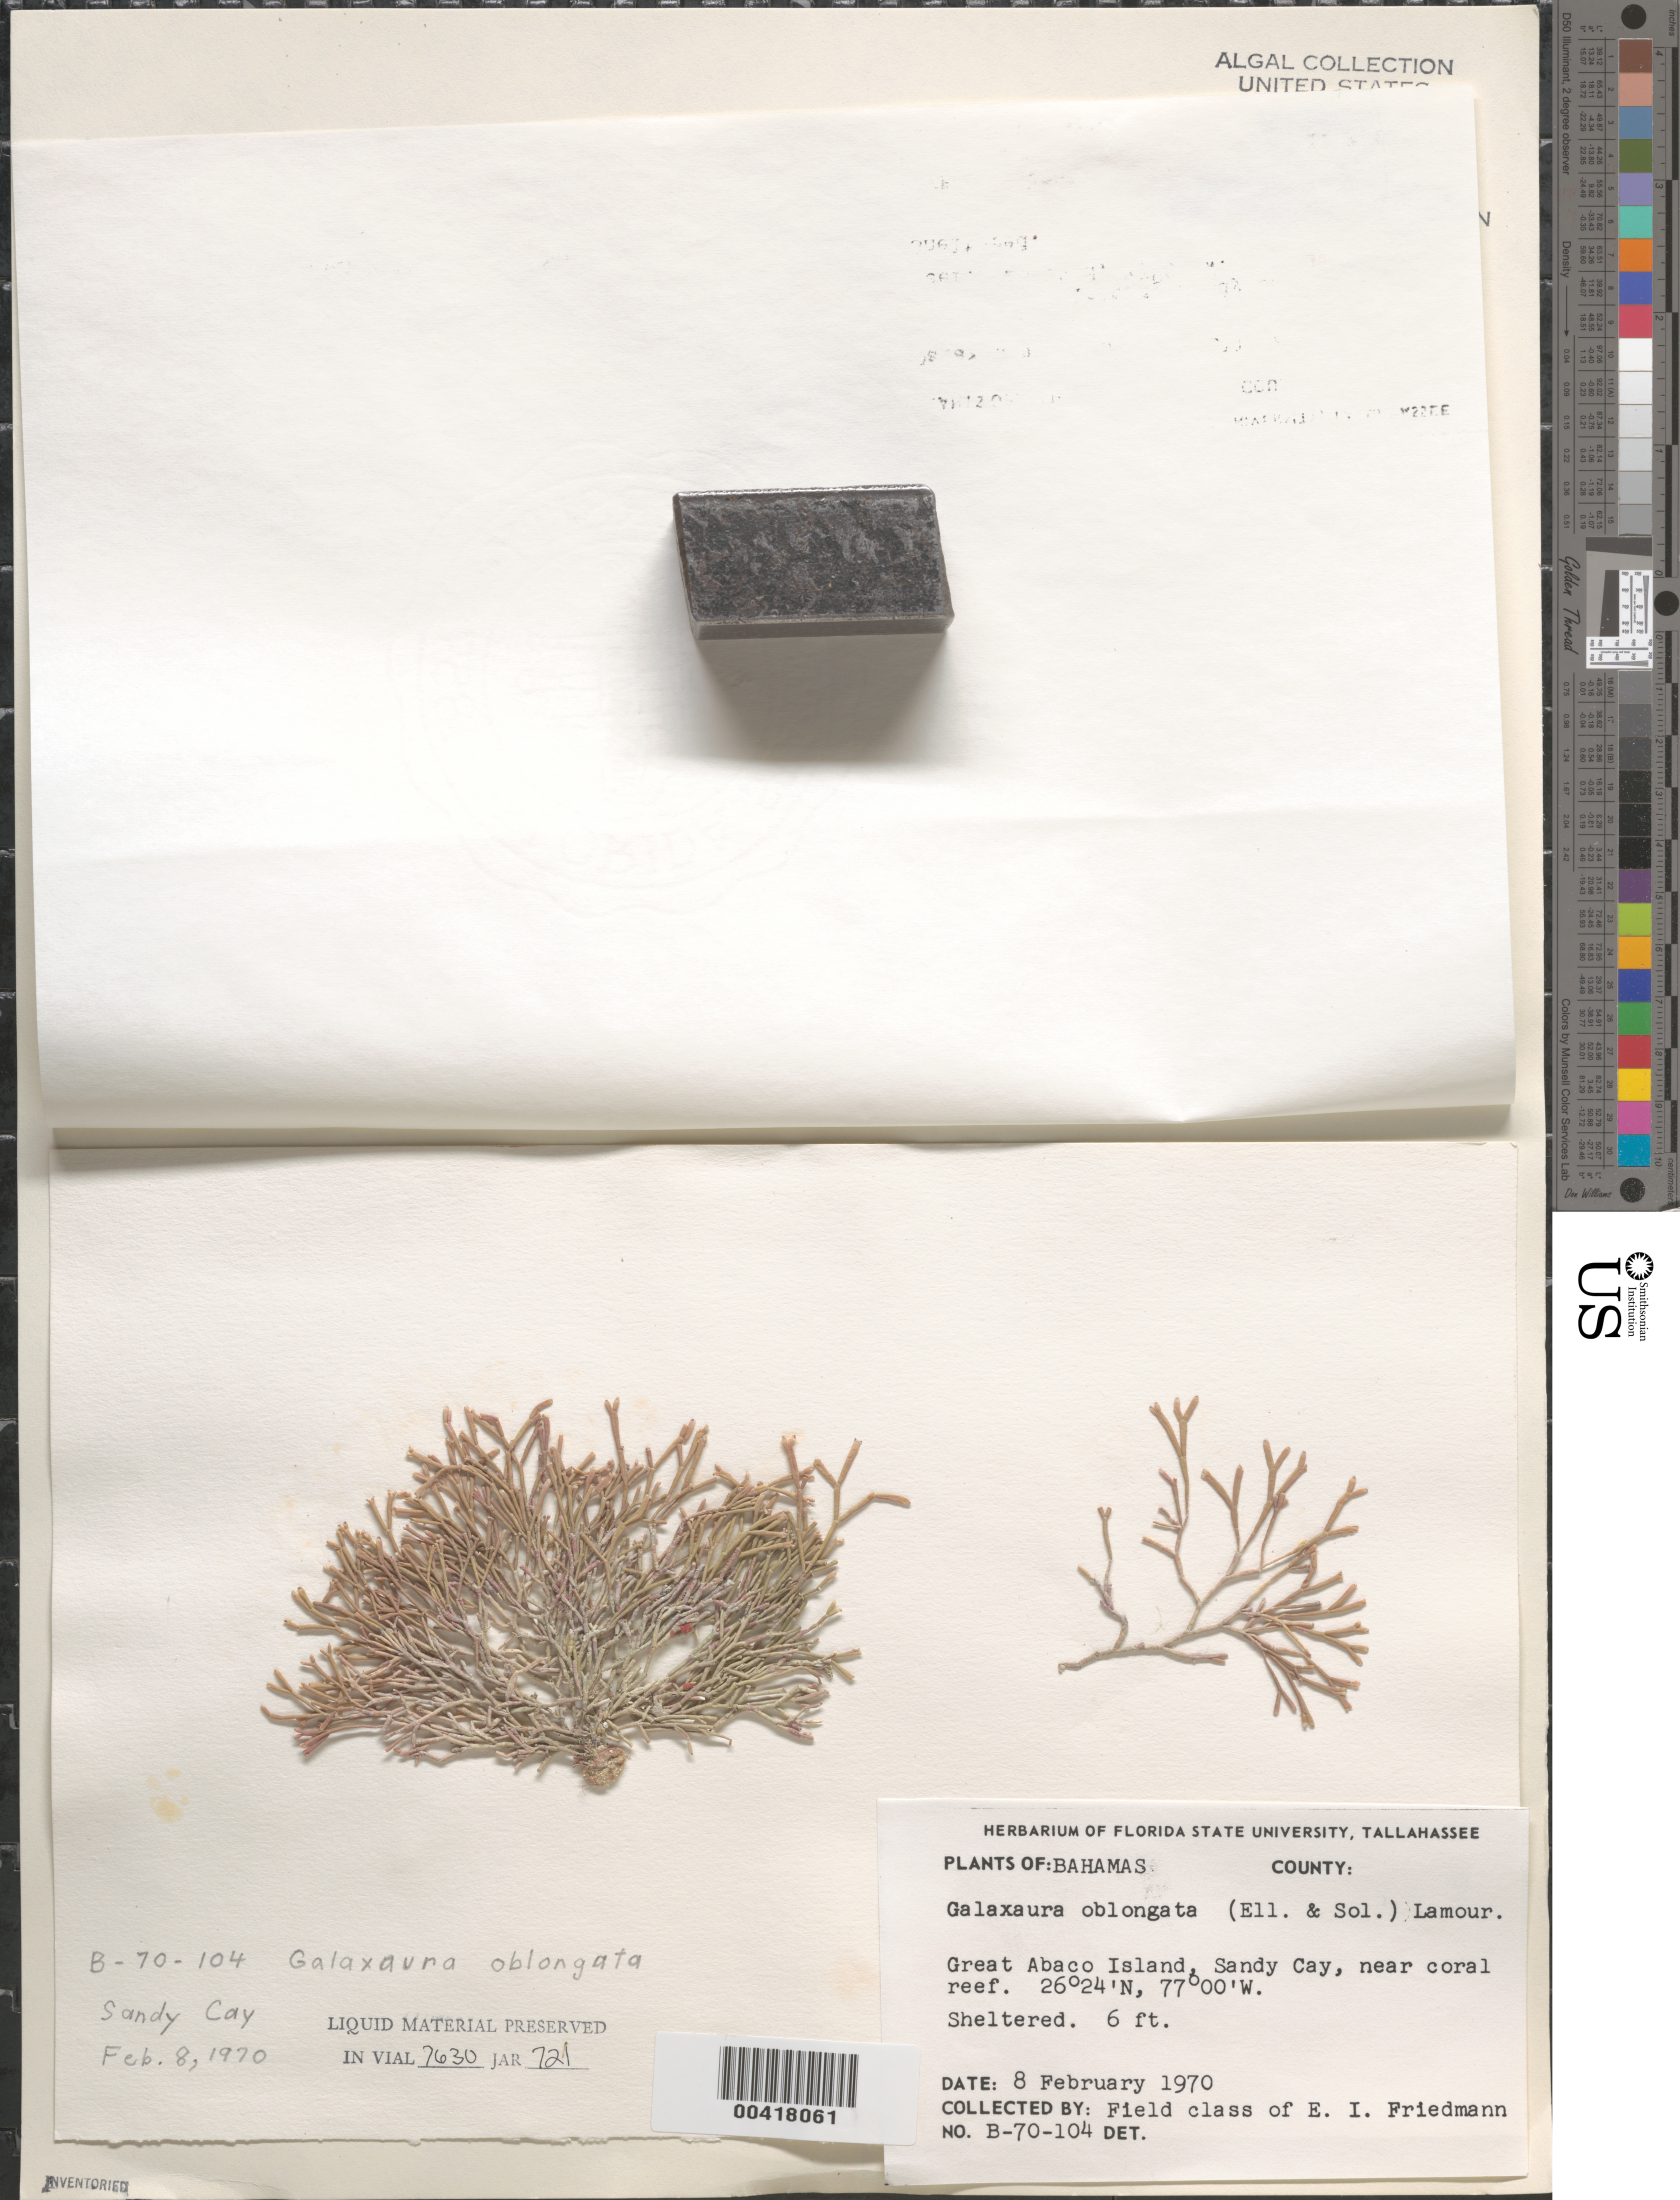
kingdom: Plantae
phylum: Rhodophyta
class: Florideophyceae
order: Nemaliales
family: Galaxauraceae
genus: Tricleocarpa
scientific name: Tricleocarpa oblongata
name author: (Ellis & Sol.) Huisman & Borowitzka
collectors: E. Friedmann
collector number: B-70-104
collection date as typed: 08 Feb 1970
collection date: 1970-02-08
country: Bahamas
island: Great Abaco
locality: Sandy Cay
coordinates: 26 24" N, 77 00" W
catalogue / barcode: US 21872